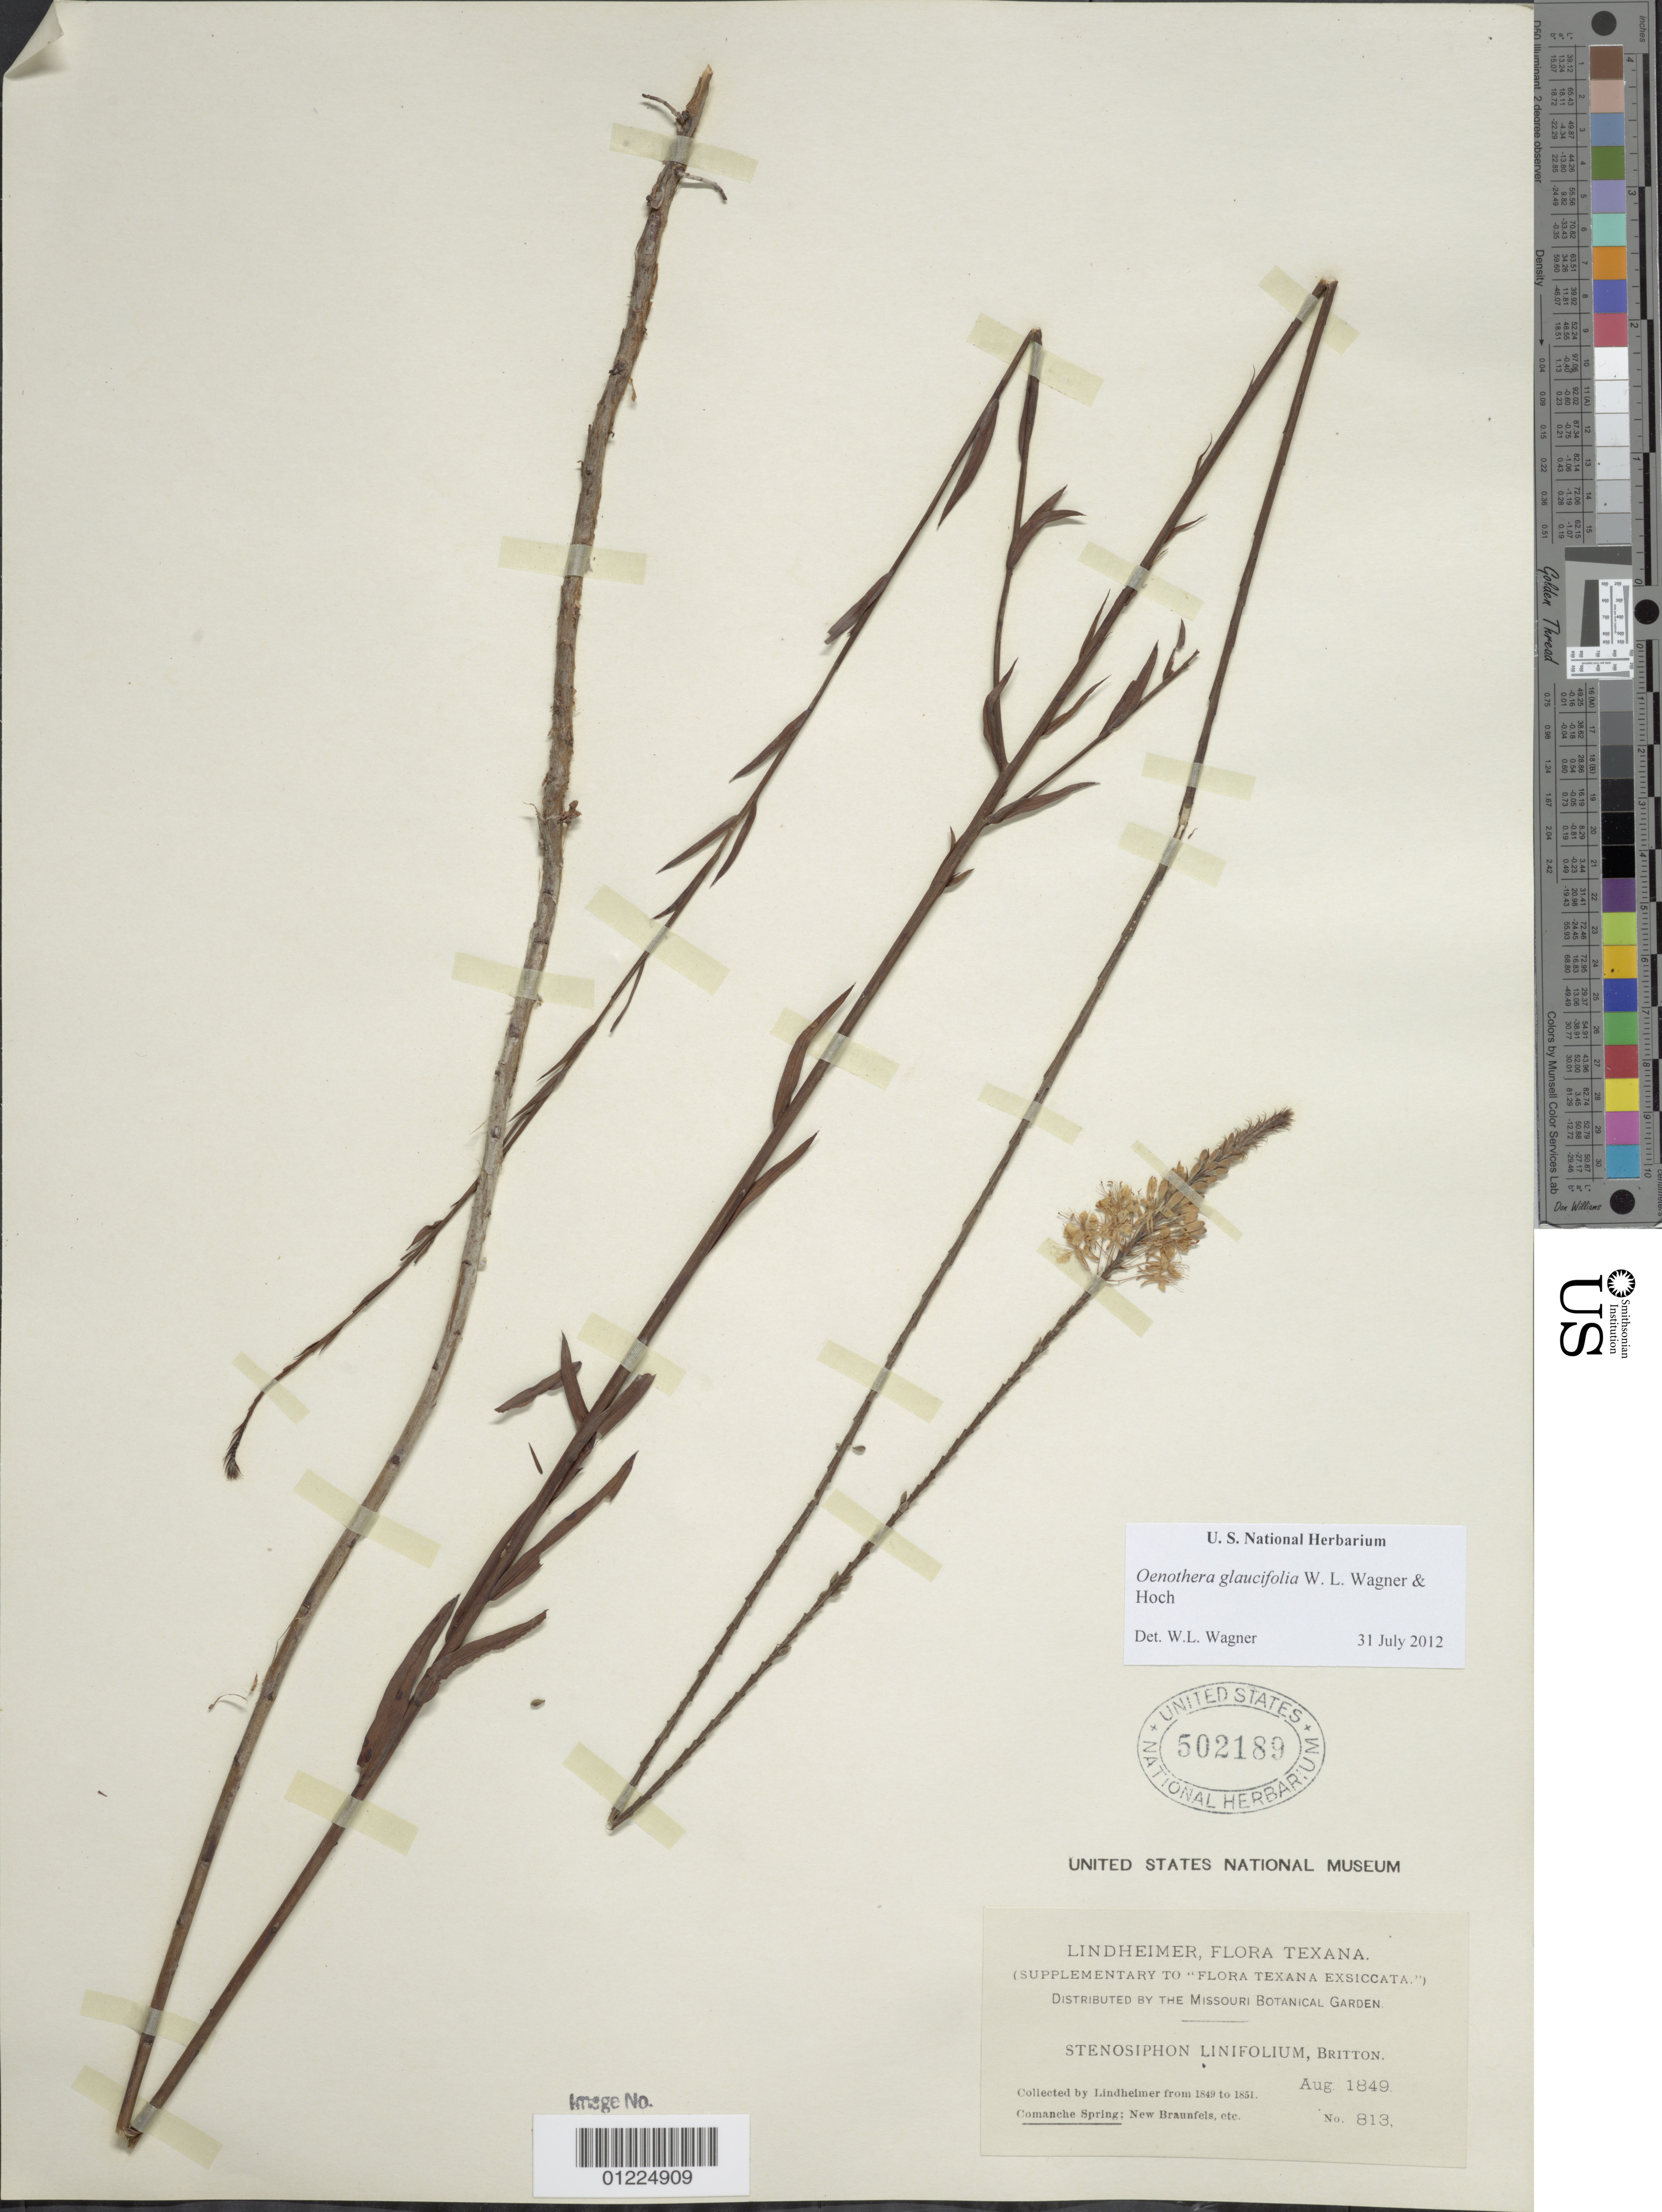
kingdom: Plantae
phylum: Tracheophyta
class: Magnoliopsida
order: Myrtales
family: Onagraceae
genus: Oenothera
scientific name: Oenothera glaucifolia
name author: W.L. Wagner & Hoch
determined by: Wagner, W. L., (BOT), Smithsonian Institution - National Museum of Natural History (UNITED STATES)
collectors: F. Lindheimer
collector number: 813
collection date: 1849-08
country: United States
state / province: Texas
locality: Comanche Spring, New Brannfels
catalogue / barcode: US 502189